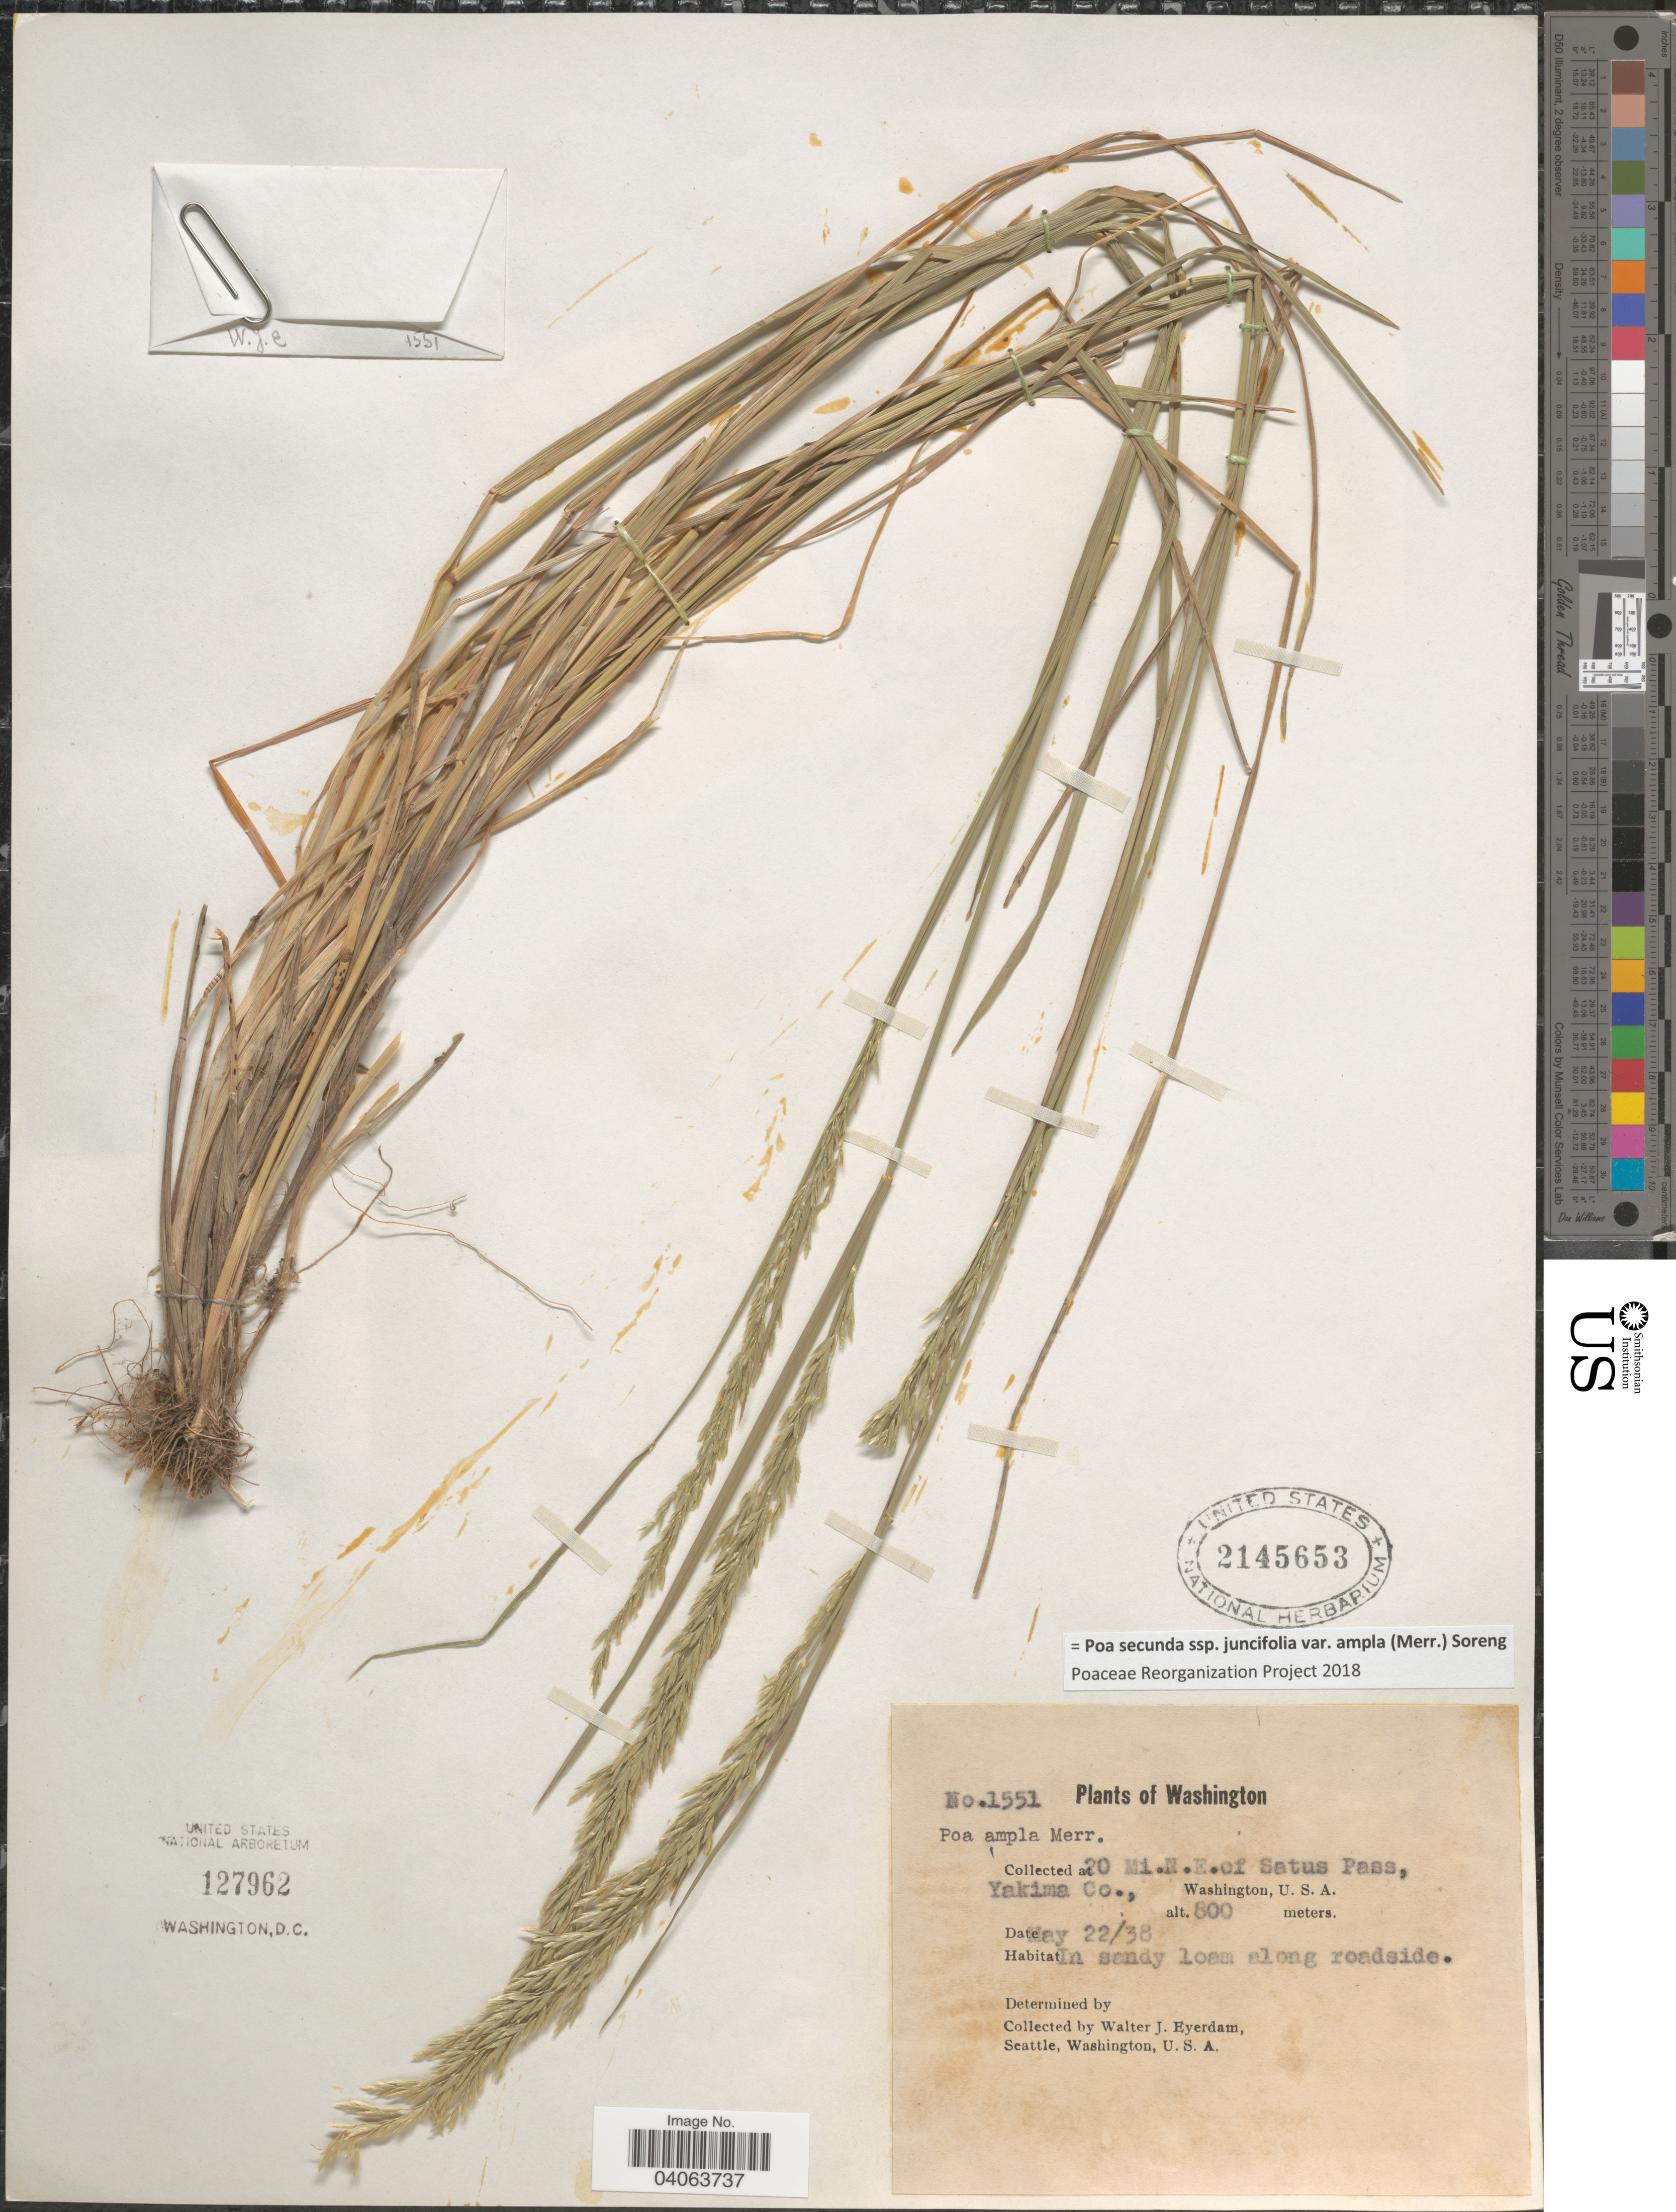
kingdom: Plantae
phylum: Tracheophyta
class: Liliopsida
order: Poales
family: Poaceae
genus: Poa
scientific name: Poa secunda subsp. juncifolia var. ampla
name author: (Merr.) Soreng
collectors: W. J. Eyerdam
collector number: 1551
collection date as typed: Transcribed d/m/y: 22/5/38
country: United States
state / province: Washington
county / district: Yakima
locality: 20 mi. N.E. of Satus Pass, Yakima Co. In sandy loam along roadside.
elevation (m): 800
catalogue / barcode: US 2145653